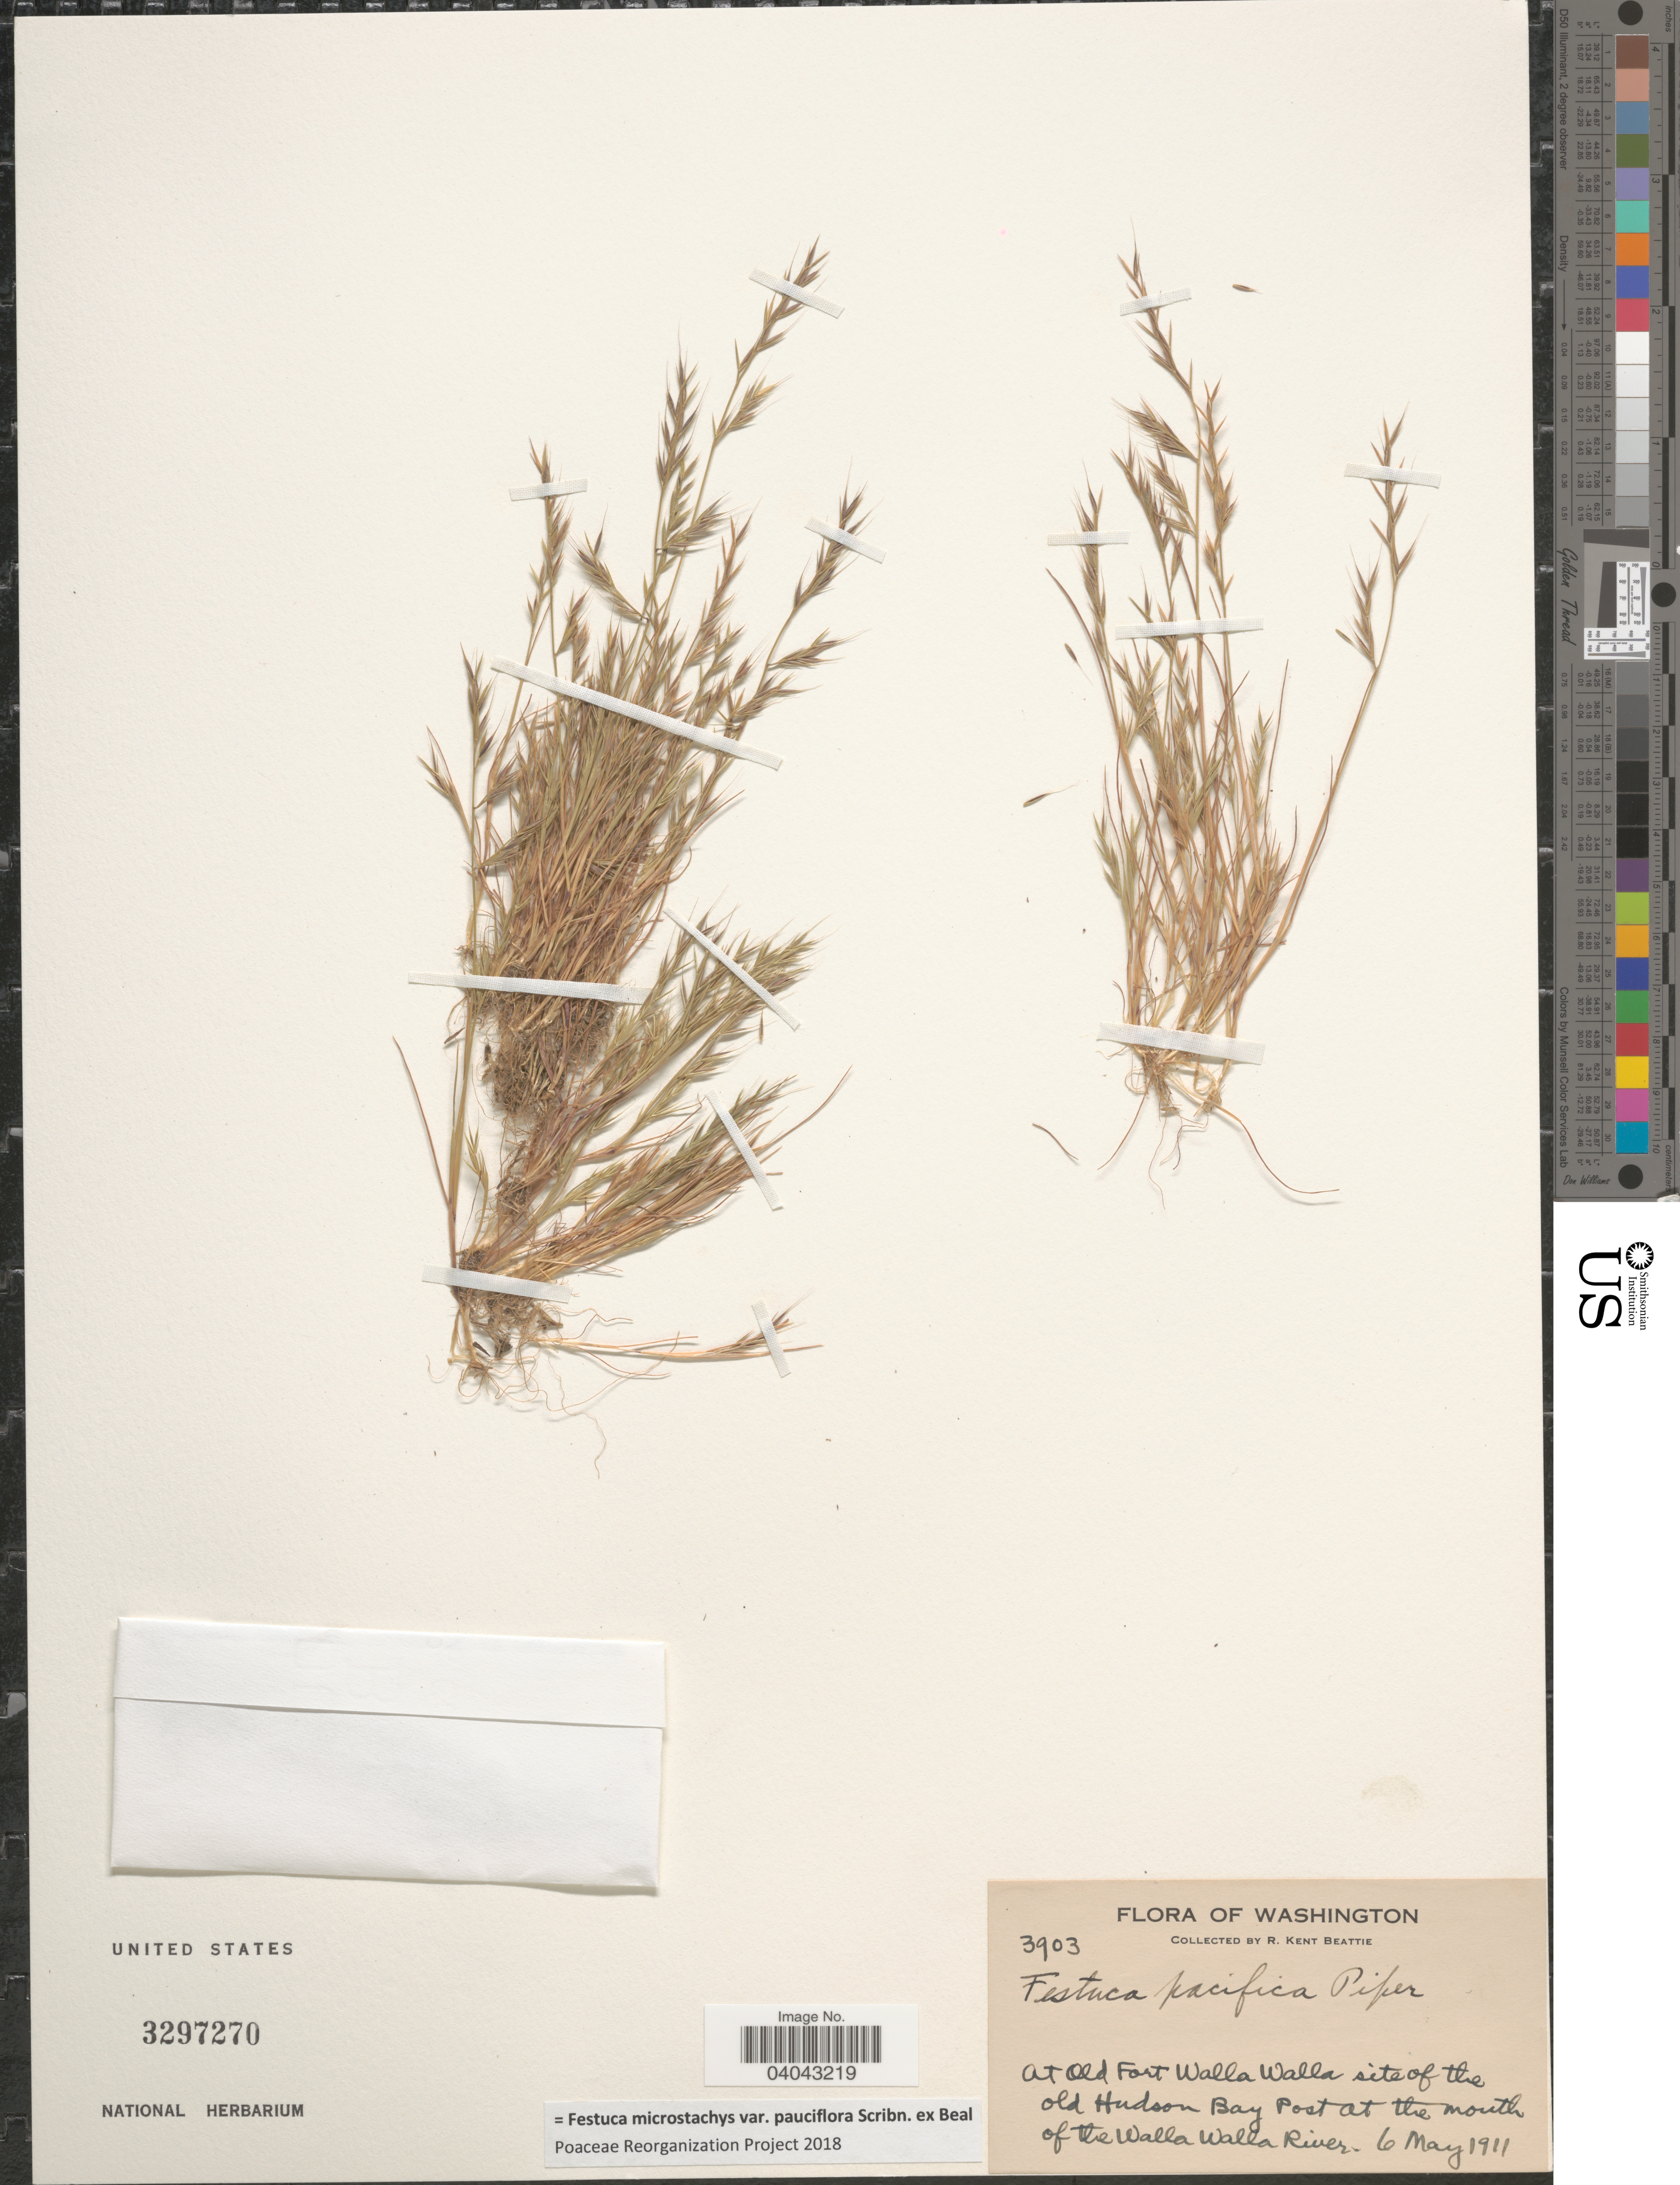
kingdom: Plantae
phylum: Tracheophyta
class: Liliopsida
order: Poales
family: Poaceae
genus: Festuca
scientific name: Festuca microstachys var. pauciflora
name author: Scribn. ex W.J. Beal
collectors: R. K. Beattie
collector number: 3903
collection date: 1911-05-06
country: United States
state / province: Washington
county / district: Walla Walla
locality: At Old Fort Walla Walla site of the old Hudson Bay Post at the mouth of the Walla Walla River.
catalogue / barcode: US 3297270